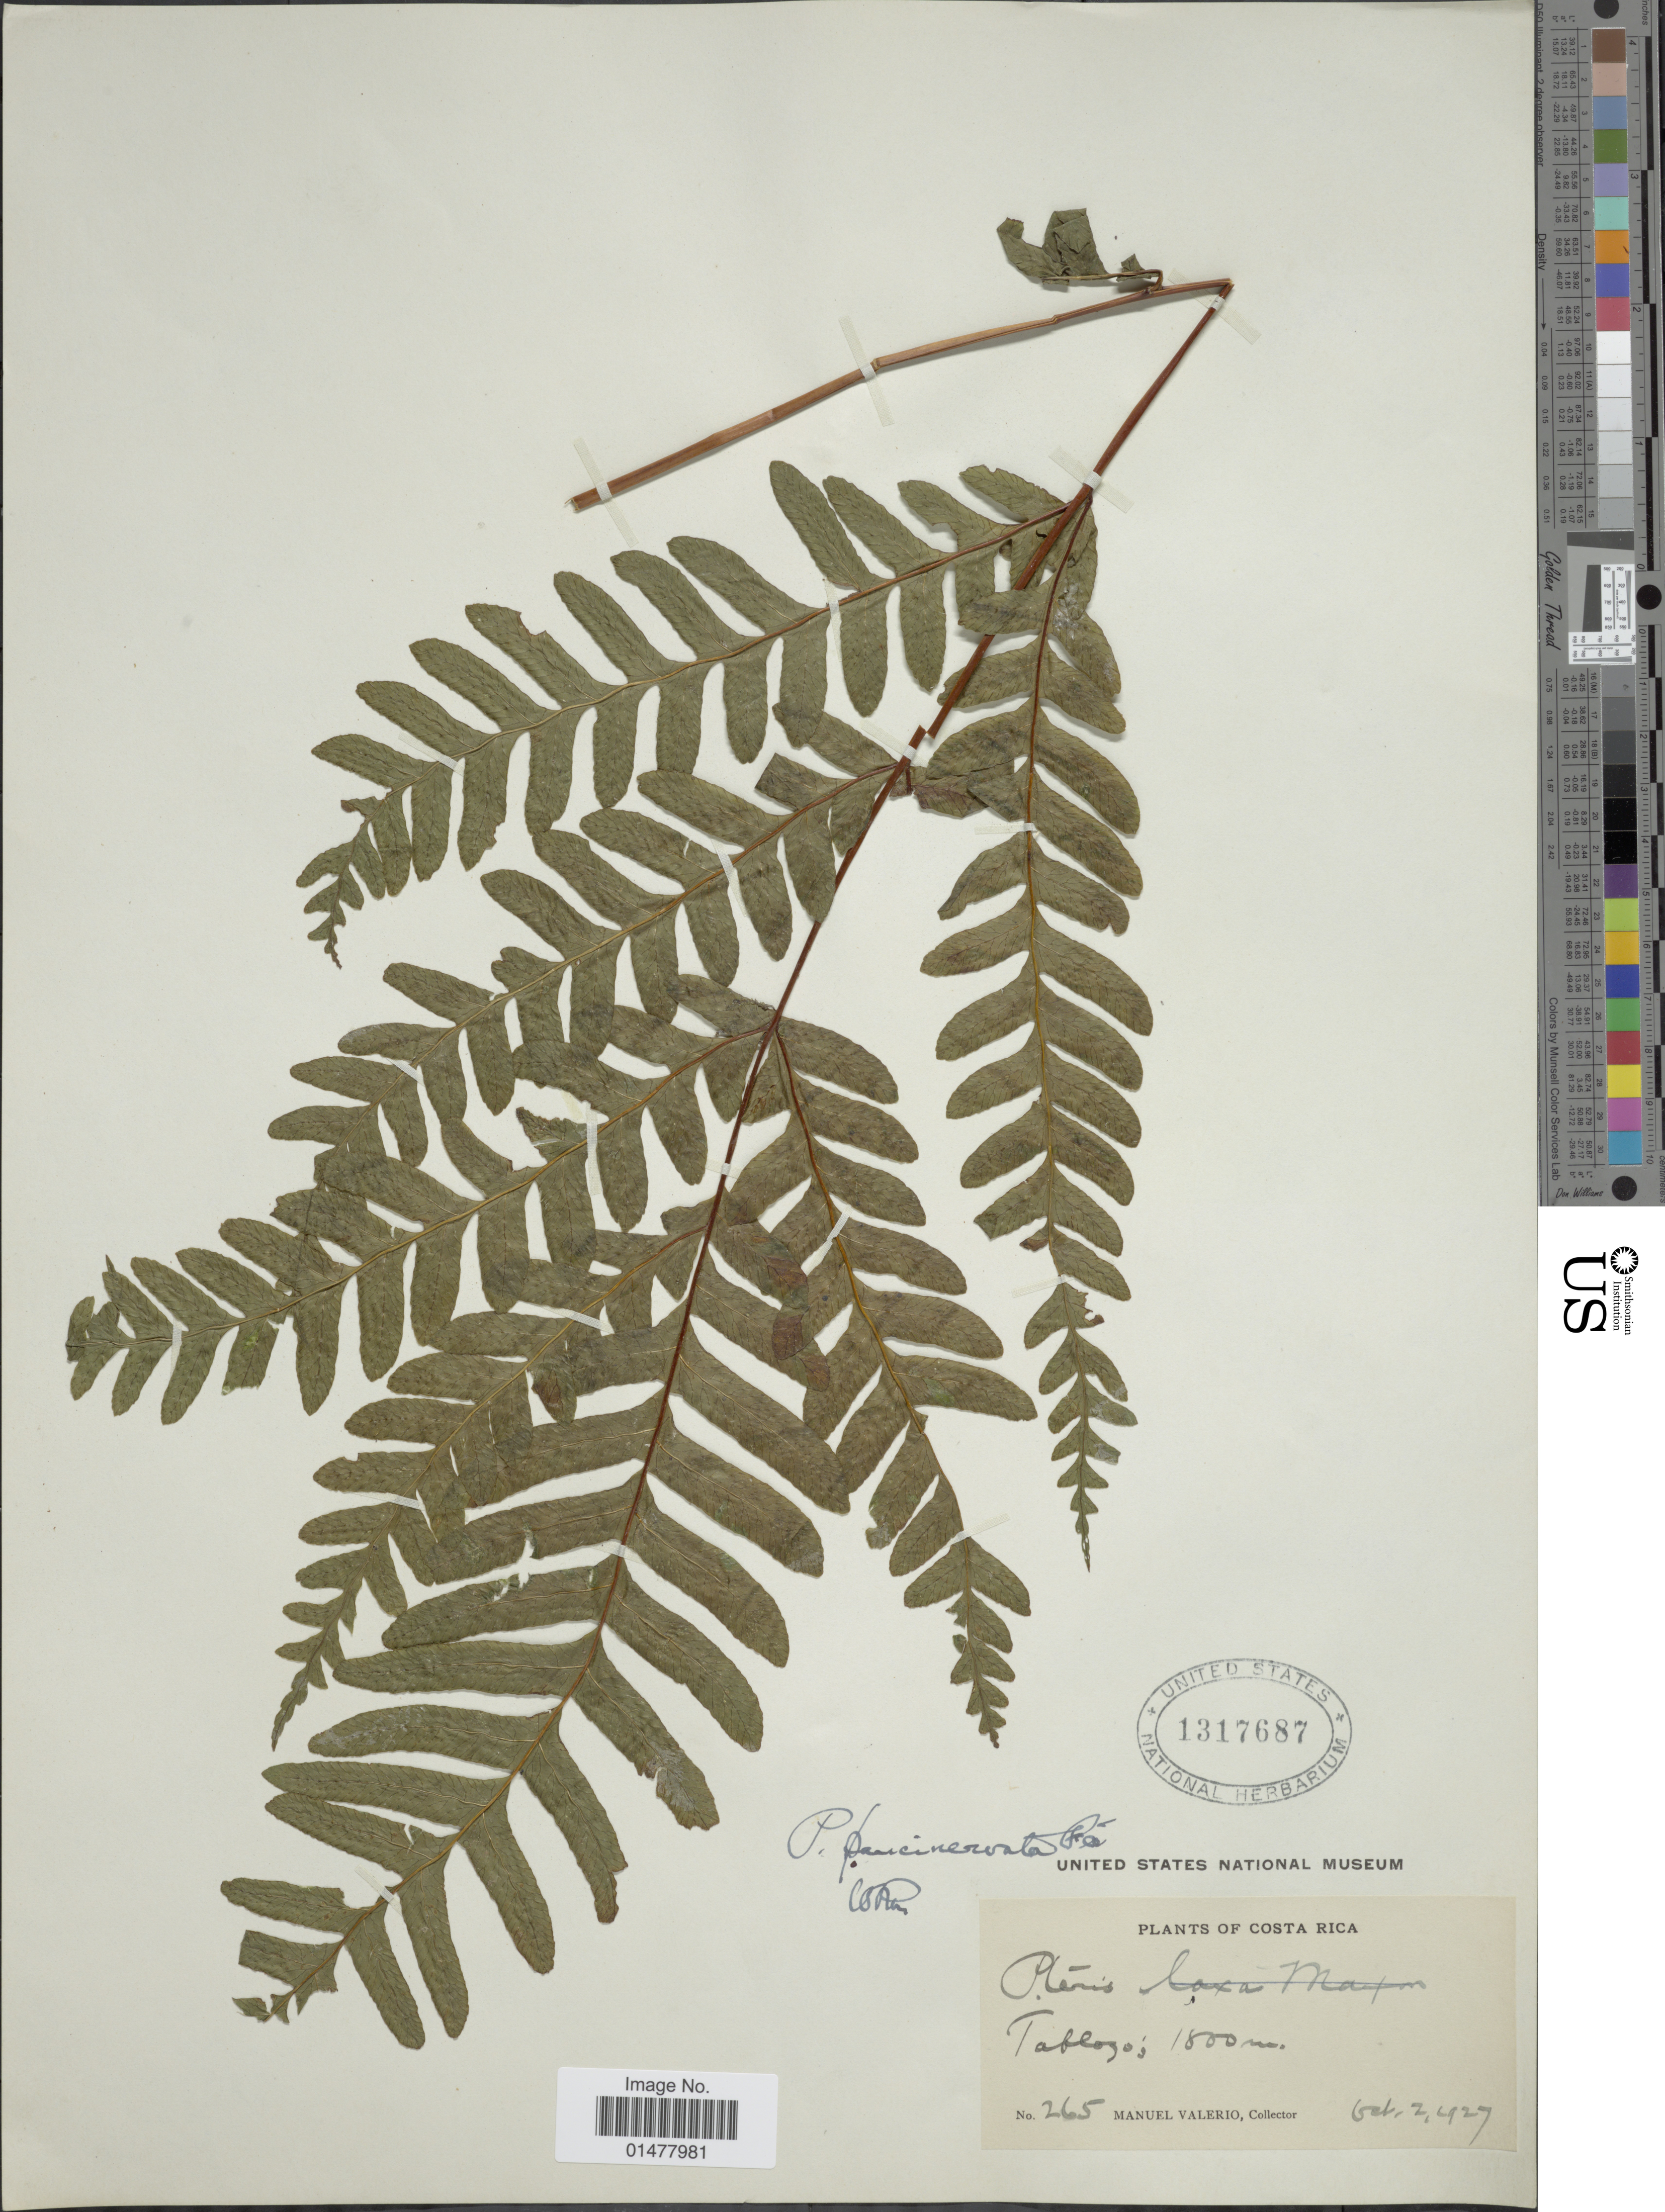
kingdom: Plantae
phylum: Tracheophyta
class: Polypodiopsida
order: Polypodiales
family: Pteridaceae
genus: Pteris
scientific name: Pteris paucinervata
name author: Fée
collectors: M. Valerio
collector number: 265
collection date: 1927-10-02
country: Costa Rica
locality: Tablazo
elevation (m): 1800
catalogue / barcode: US 1317687